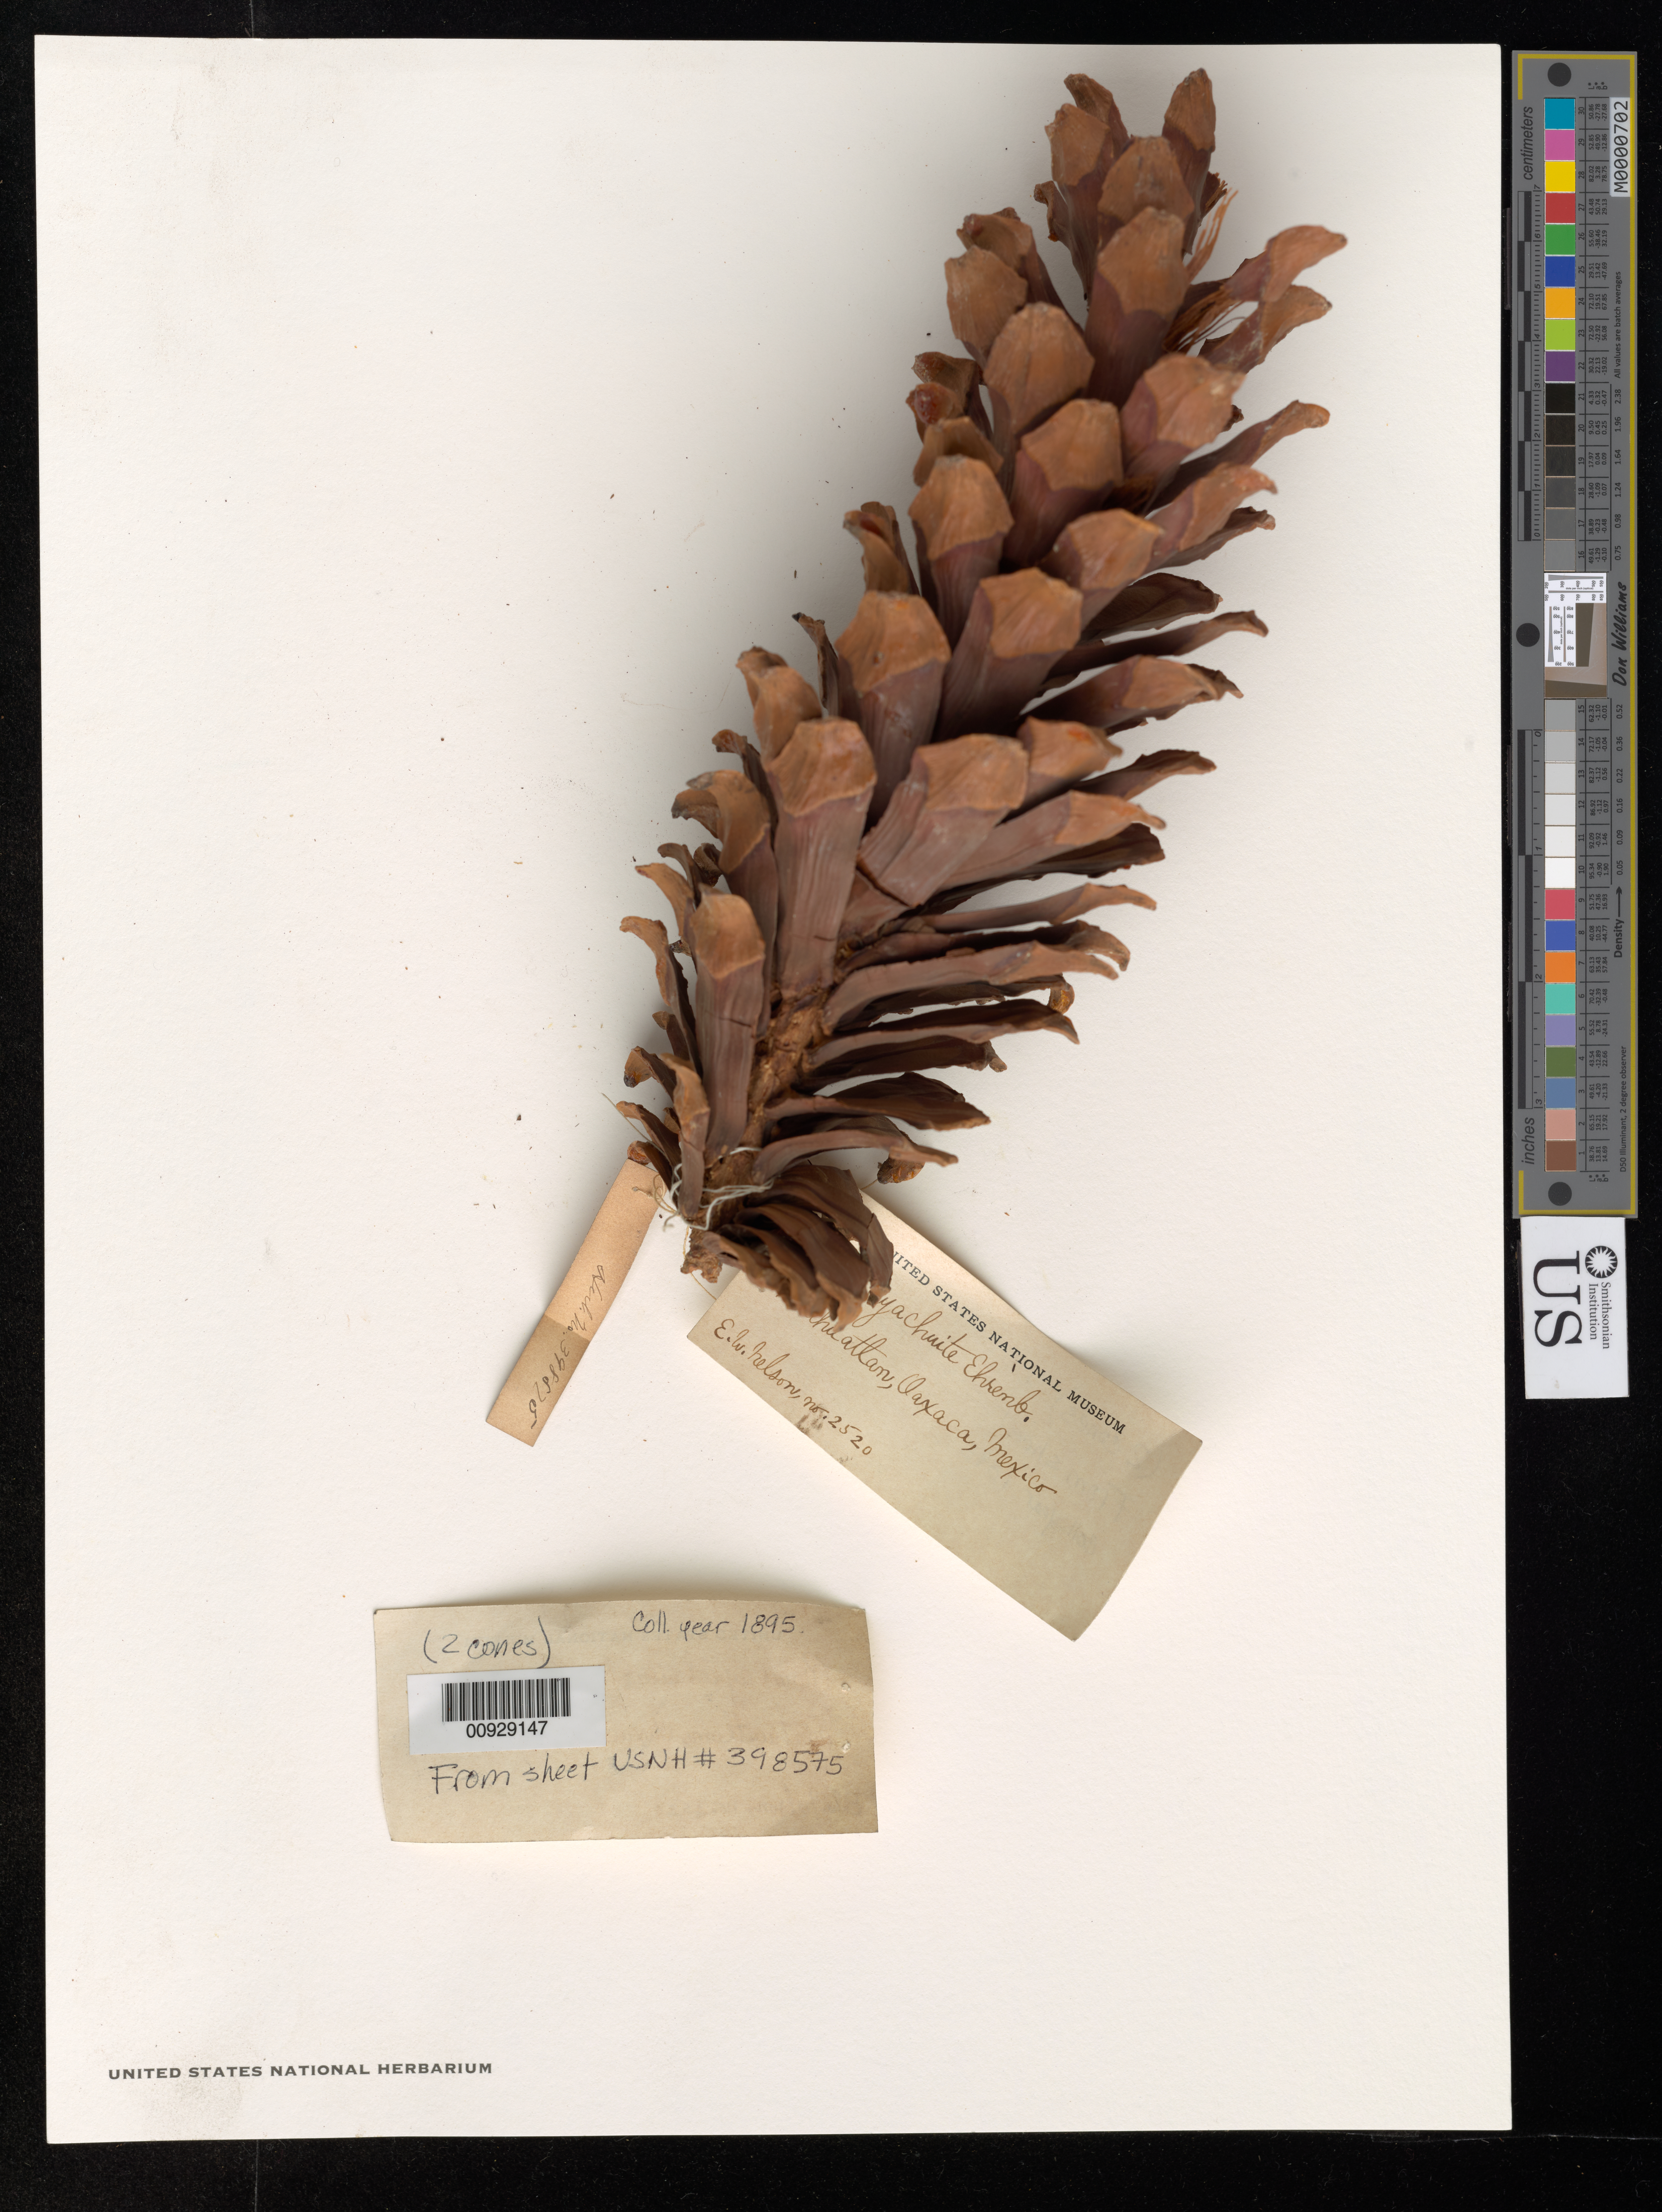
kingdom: Plantae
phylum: Tracheophyta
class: Pinopsida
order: Pinales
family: Pinaceae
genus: Pinus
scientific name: Pinus ayacahuite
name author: Ehrenb. ex Schltdl.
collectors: E. W. Nelson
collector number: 2520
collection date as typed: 1895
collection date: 1895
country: Mexico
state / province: Oaxaca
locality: Miahuatlan.